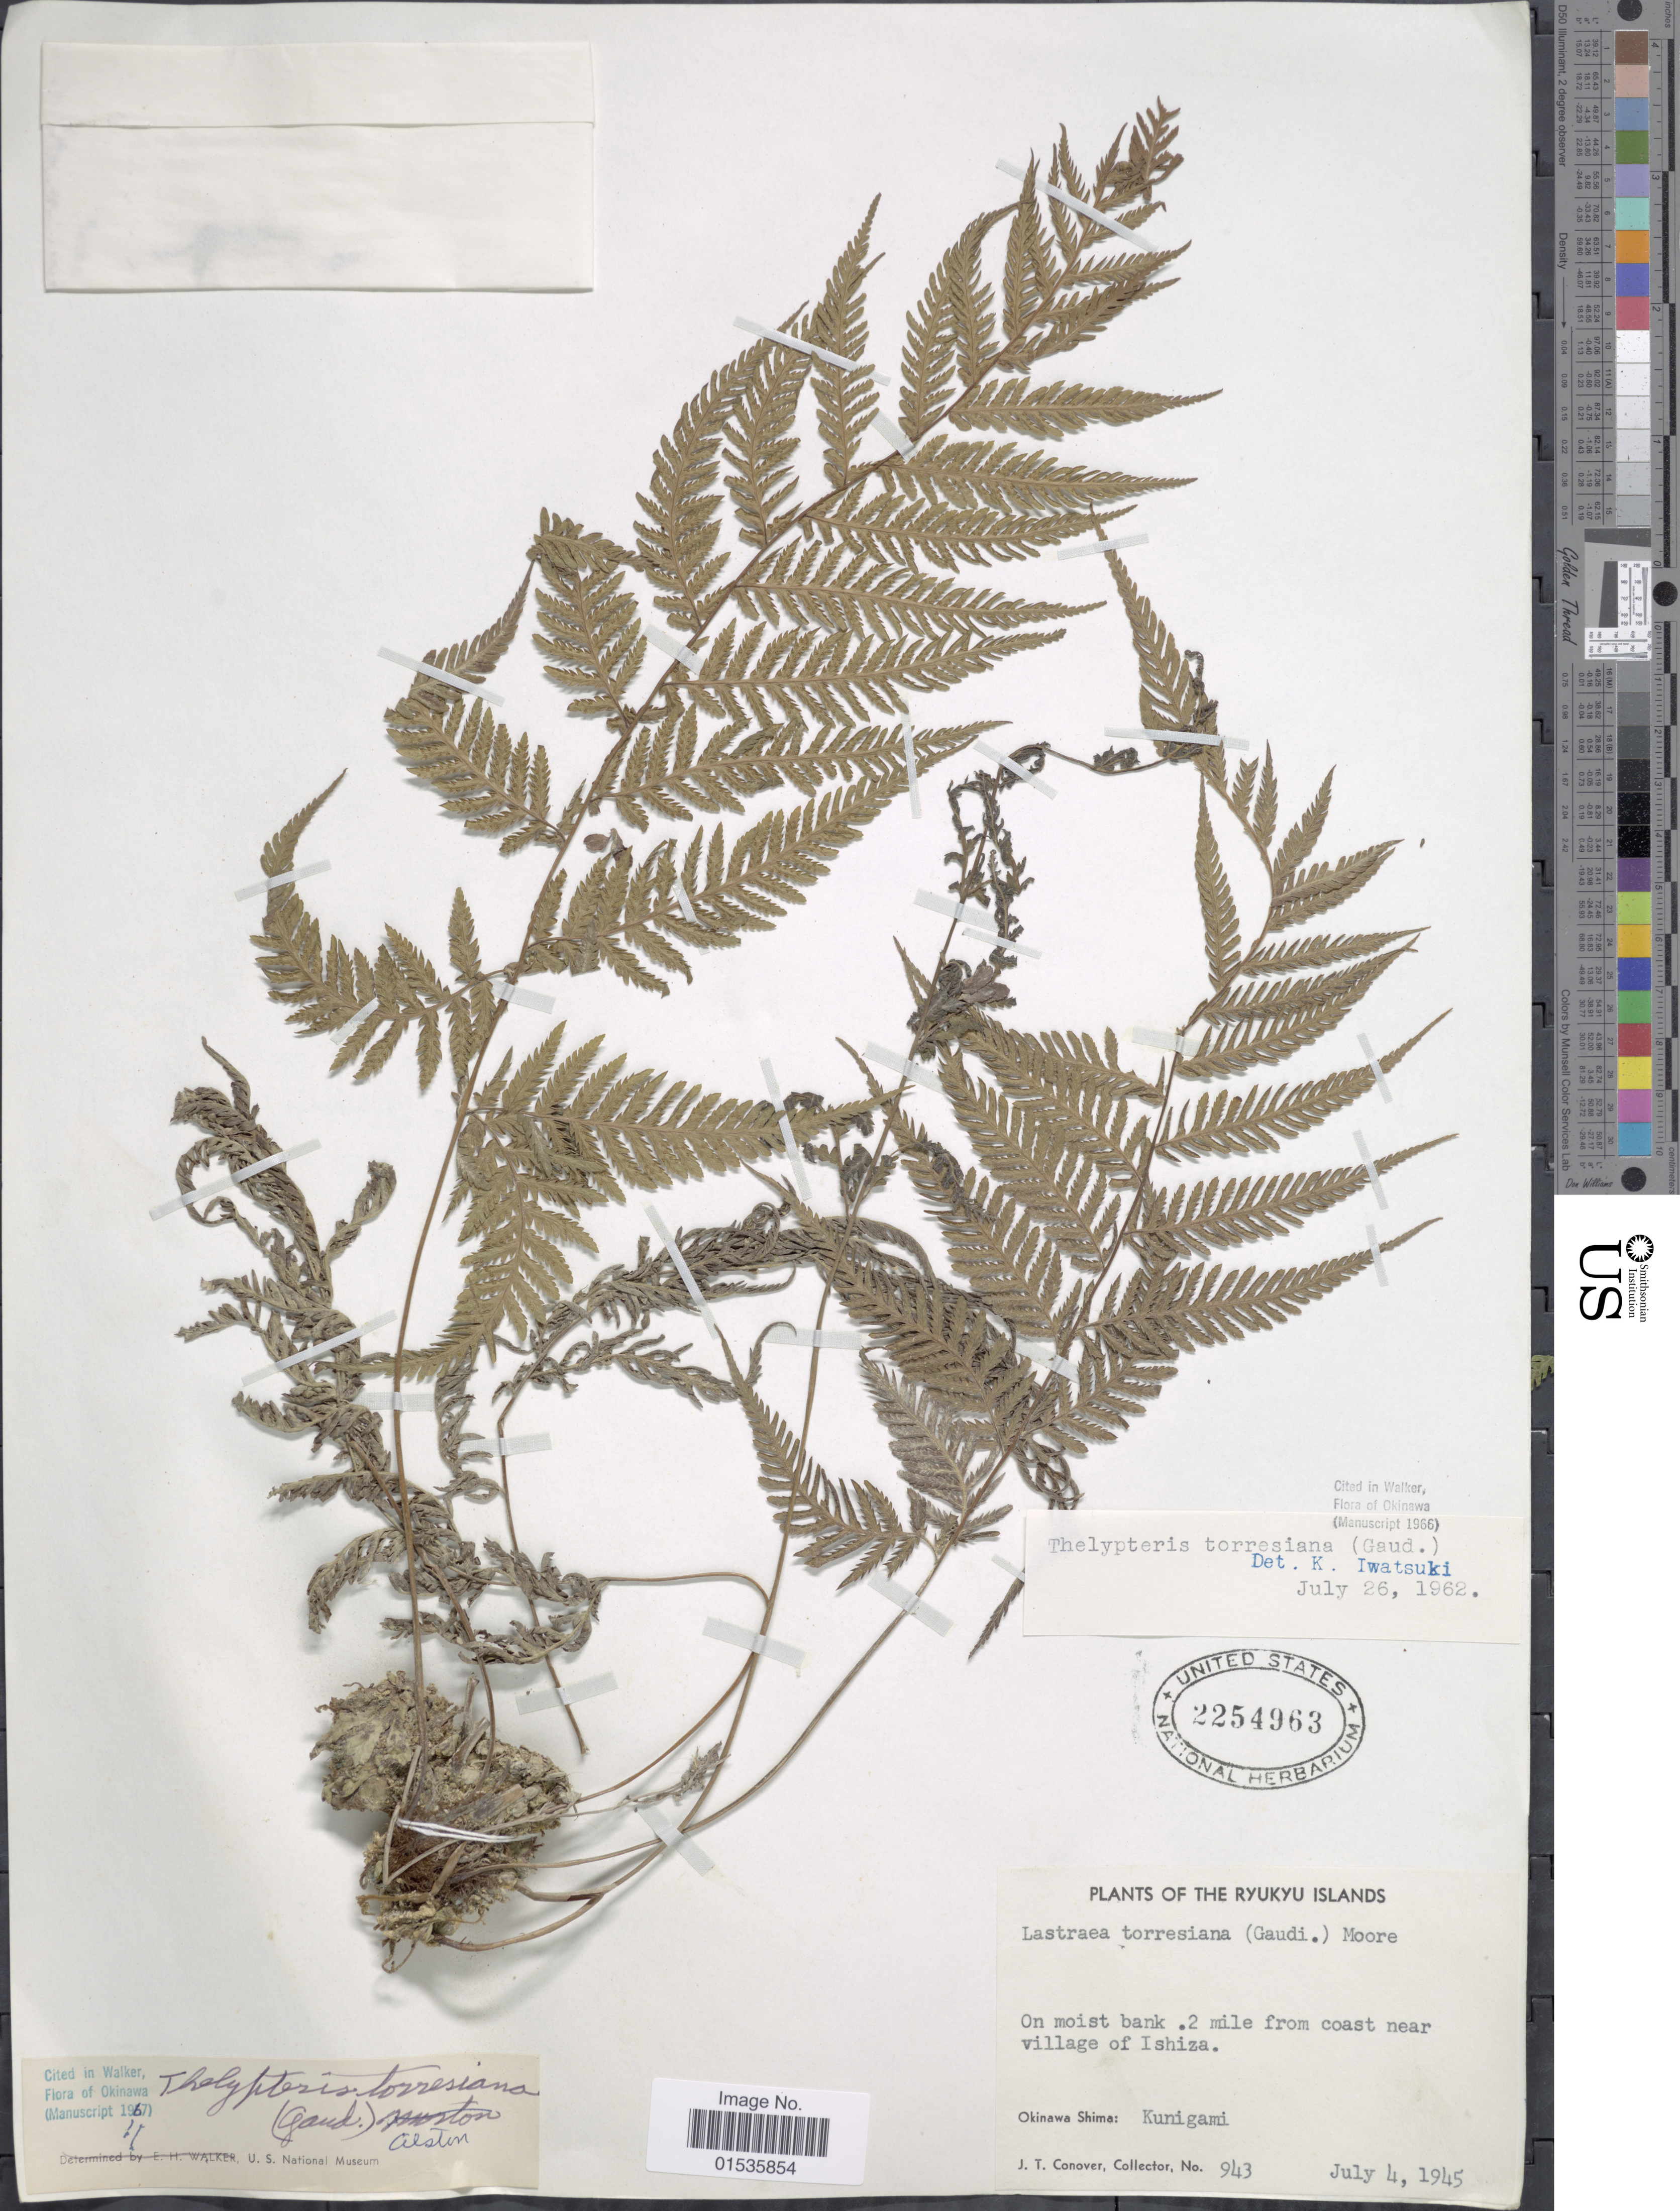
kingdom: Plantae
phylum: Tracheophyta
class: Polypodiopsida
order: Polypodiales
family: Thelypteridaceae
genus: Macrothelypteris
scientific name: Macrothelypteris torresiana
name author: (Gaudich.) Ching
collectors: J. T. Conover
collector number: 943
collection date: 1945-07-04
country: Japan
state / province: Okinawa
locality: Ryukyu Islands, Okinawa Shima: Kunigawa. 2 mile from coast near village of Ishiza.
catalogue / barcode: US 2254963